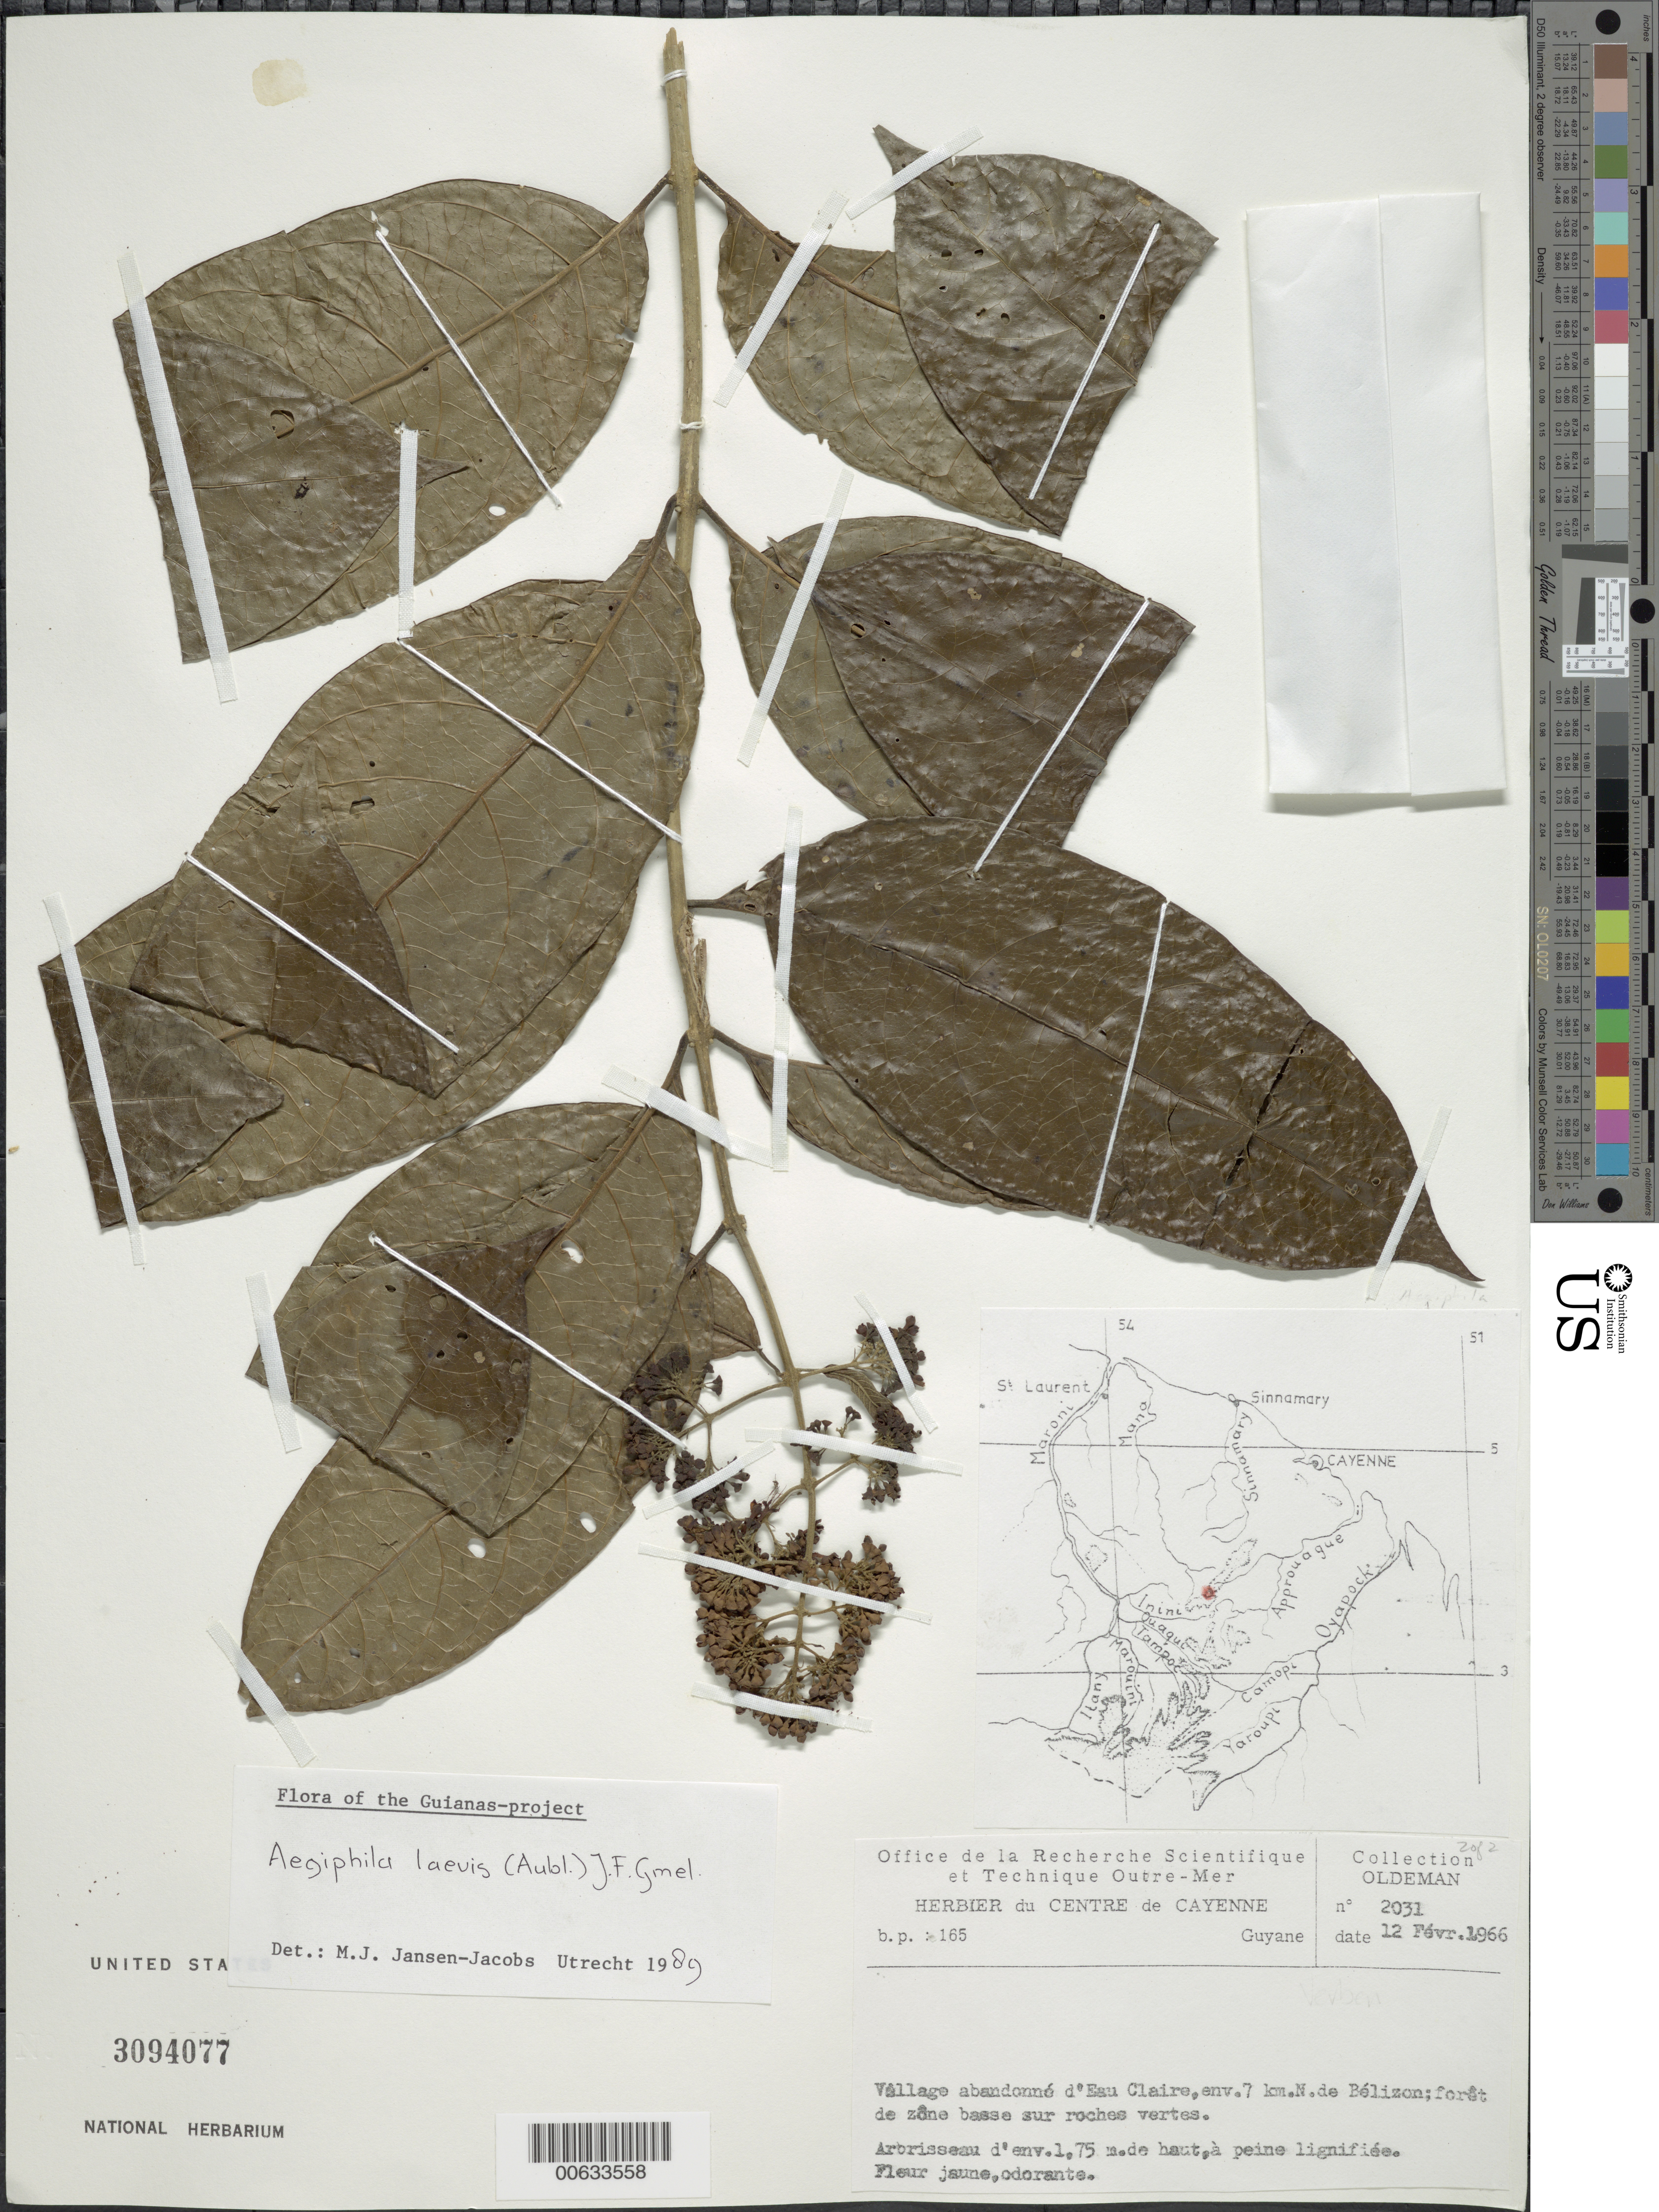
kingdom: Plantae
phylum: Tracheophyta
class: Magnoliopsida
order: Lamiales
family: Lamiaceae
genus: Aegiphila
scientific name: Aegiphila laevis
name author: (Aubl.) J.F. Gmel.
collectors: -- Oldeman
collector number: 2031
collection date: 1966-02-12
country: Guyana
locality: Village abandonné d'Eau Claire, env. 7 km.N.de Bélizon.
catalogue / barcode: US 3094077